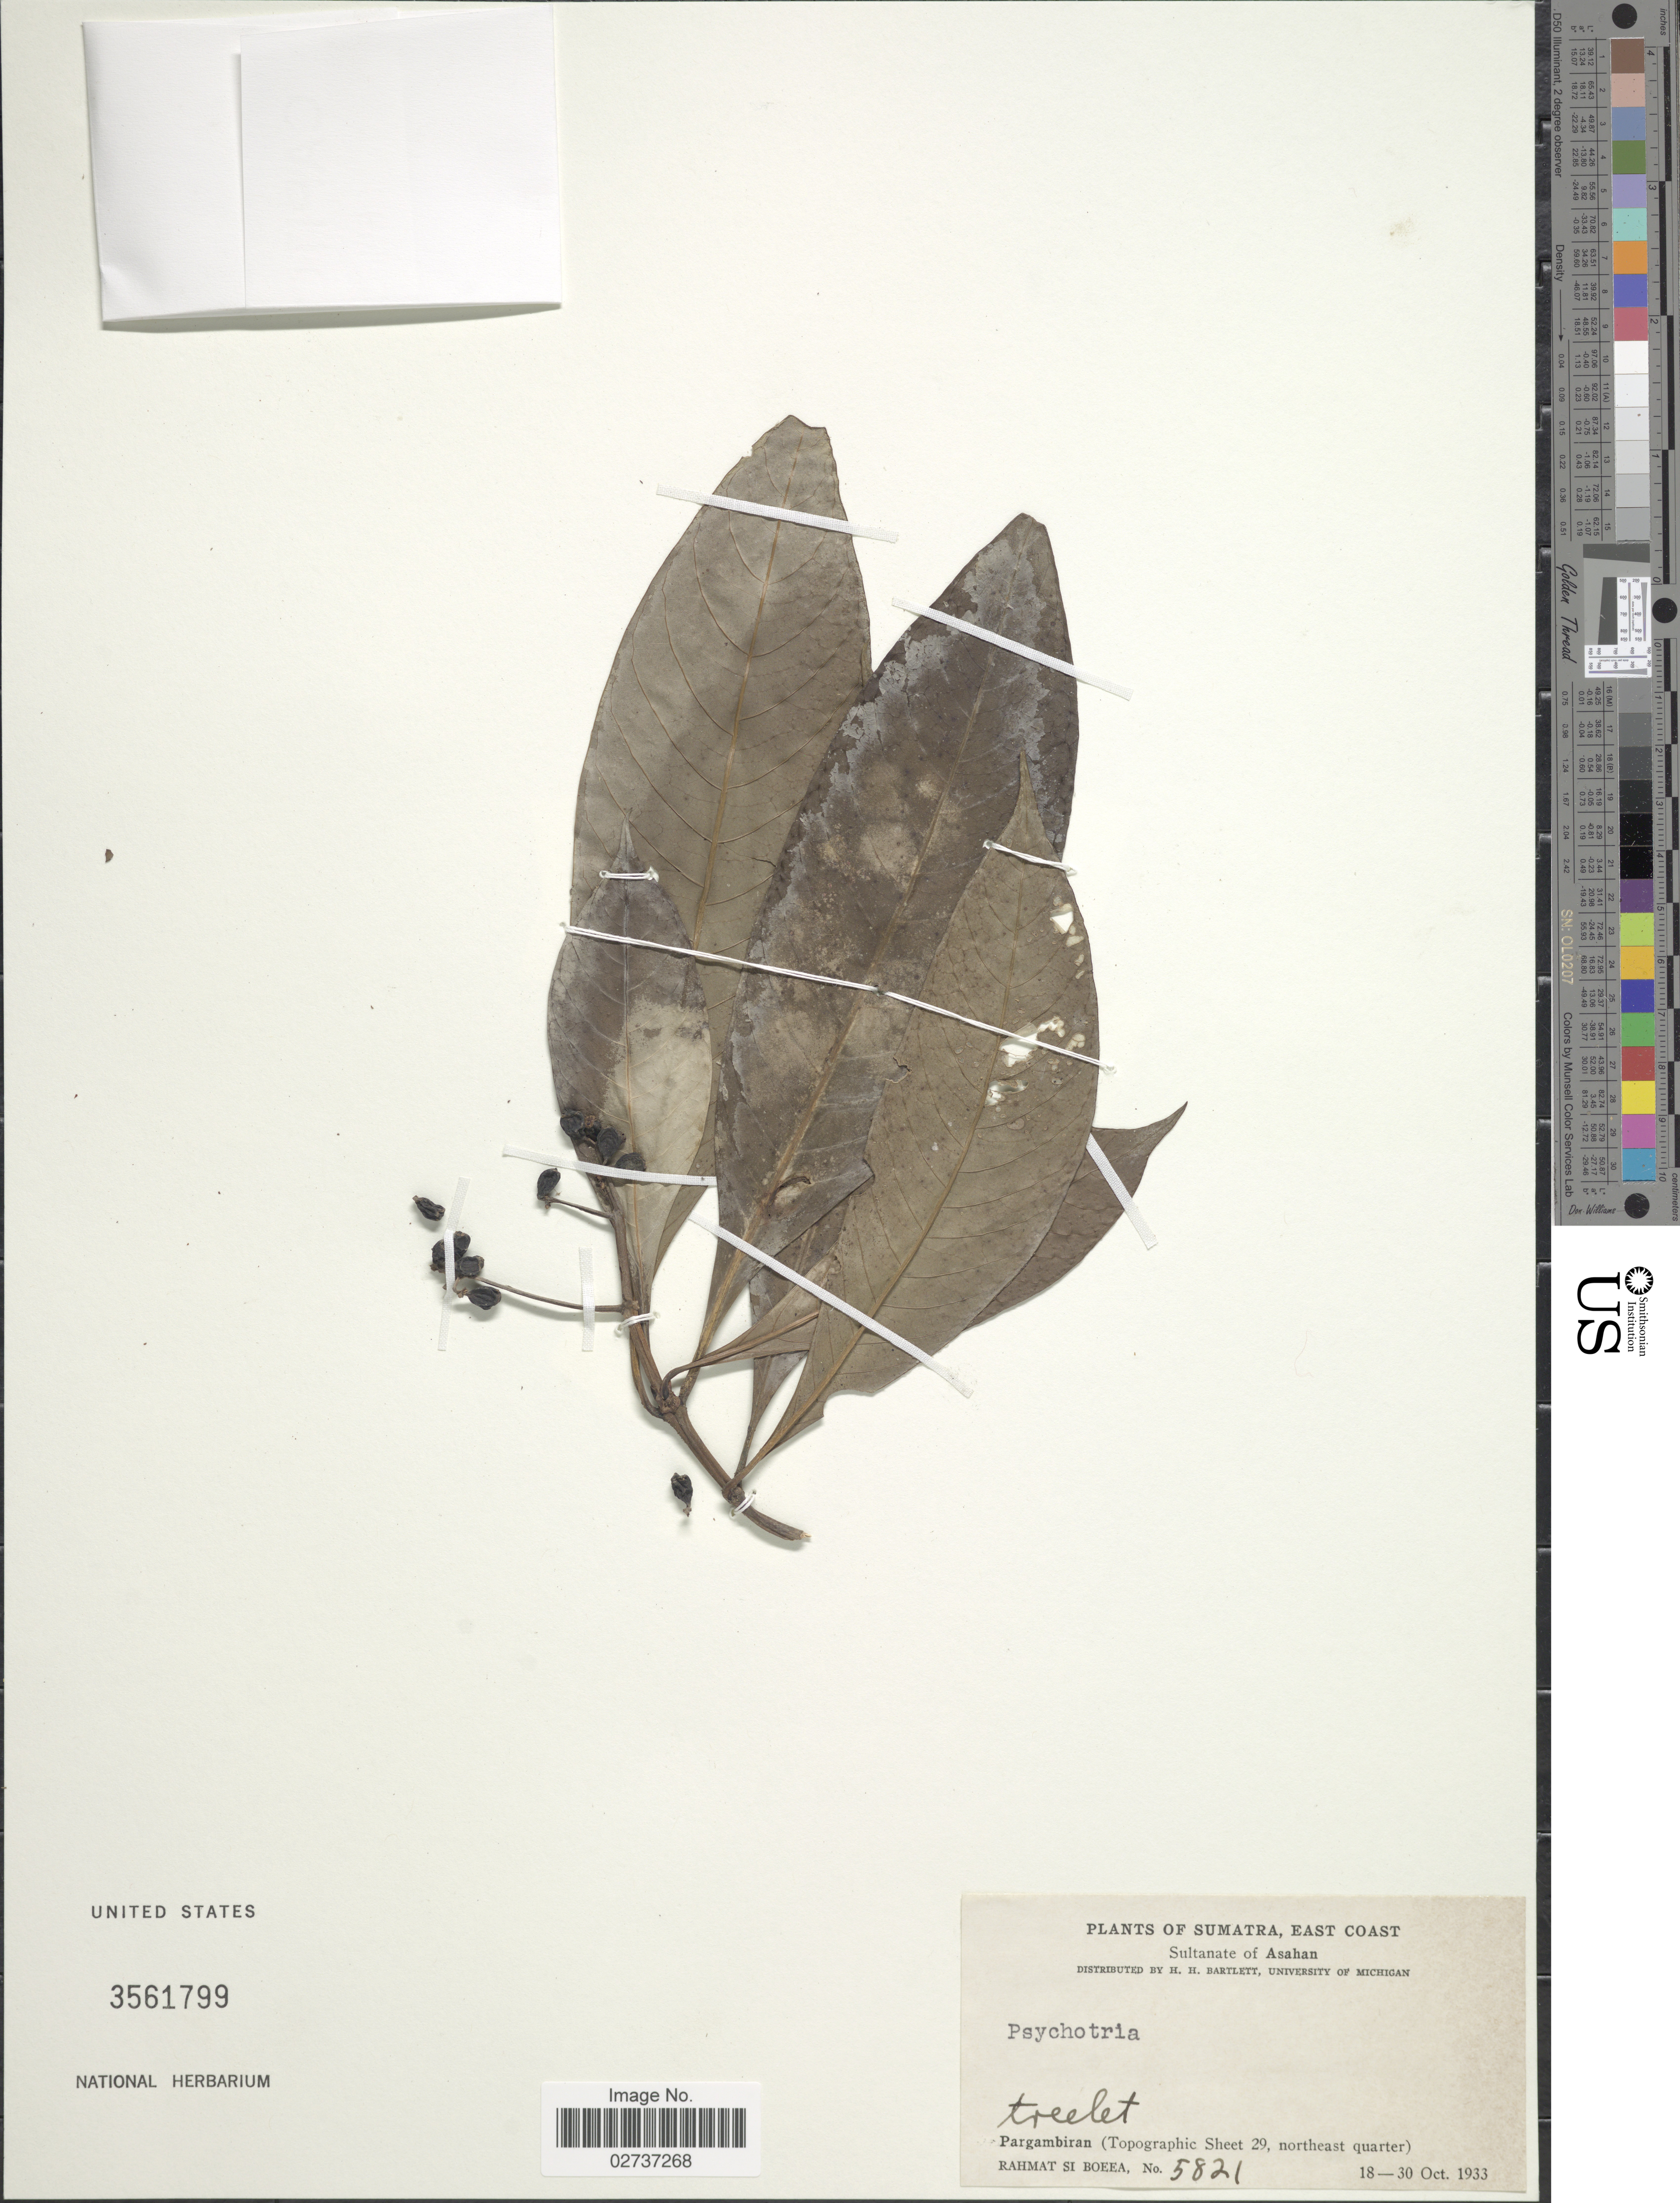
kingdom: Plantae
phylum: Tracheophyta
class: Magnoliopsida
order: Gentianales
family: Rubiaceae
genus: Psychotria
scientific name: Psychotria sp.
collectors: Rahmat Si Boeea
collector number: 5821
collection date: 1933-10-18/1933-10-30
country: Indonesia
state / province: Sumatra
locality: East Coast, Sultanate of Asahan, Pargambiran (Topographic Sheet 29, northeast quarter)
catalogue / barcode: US 3561799